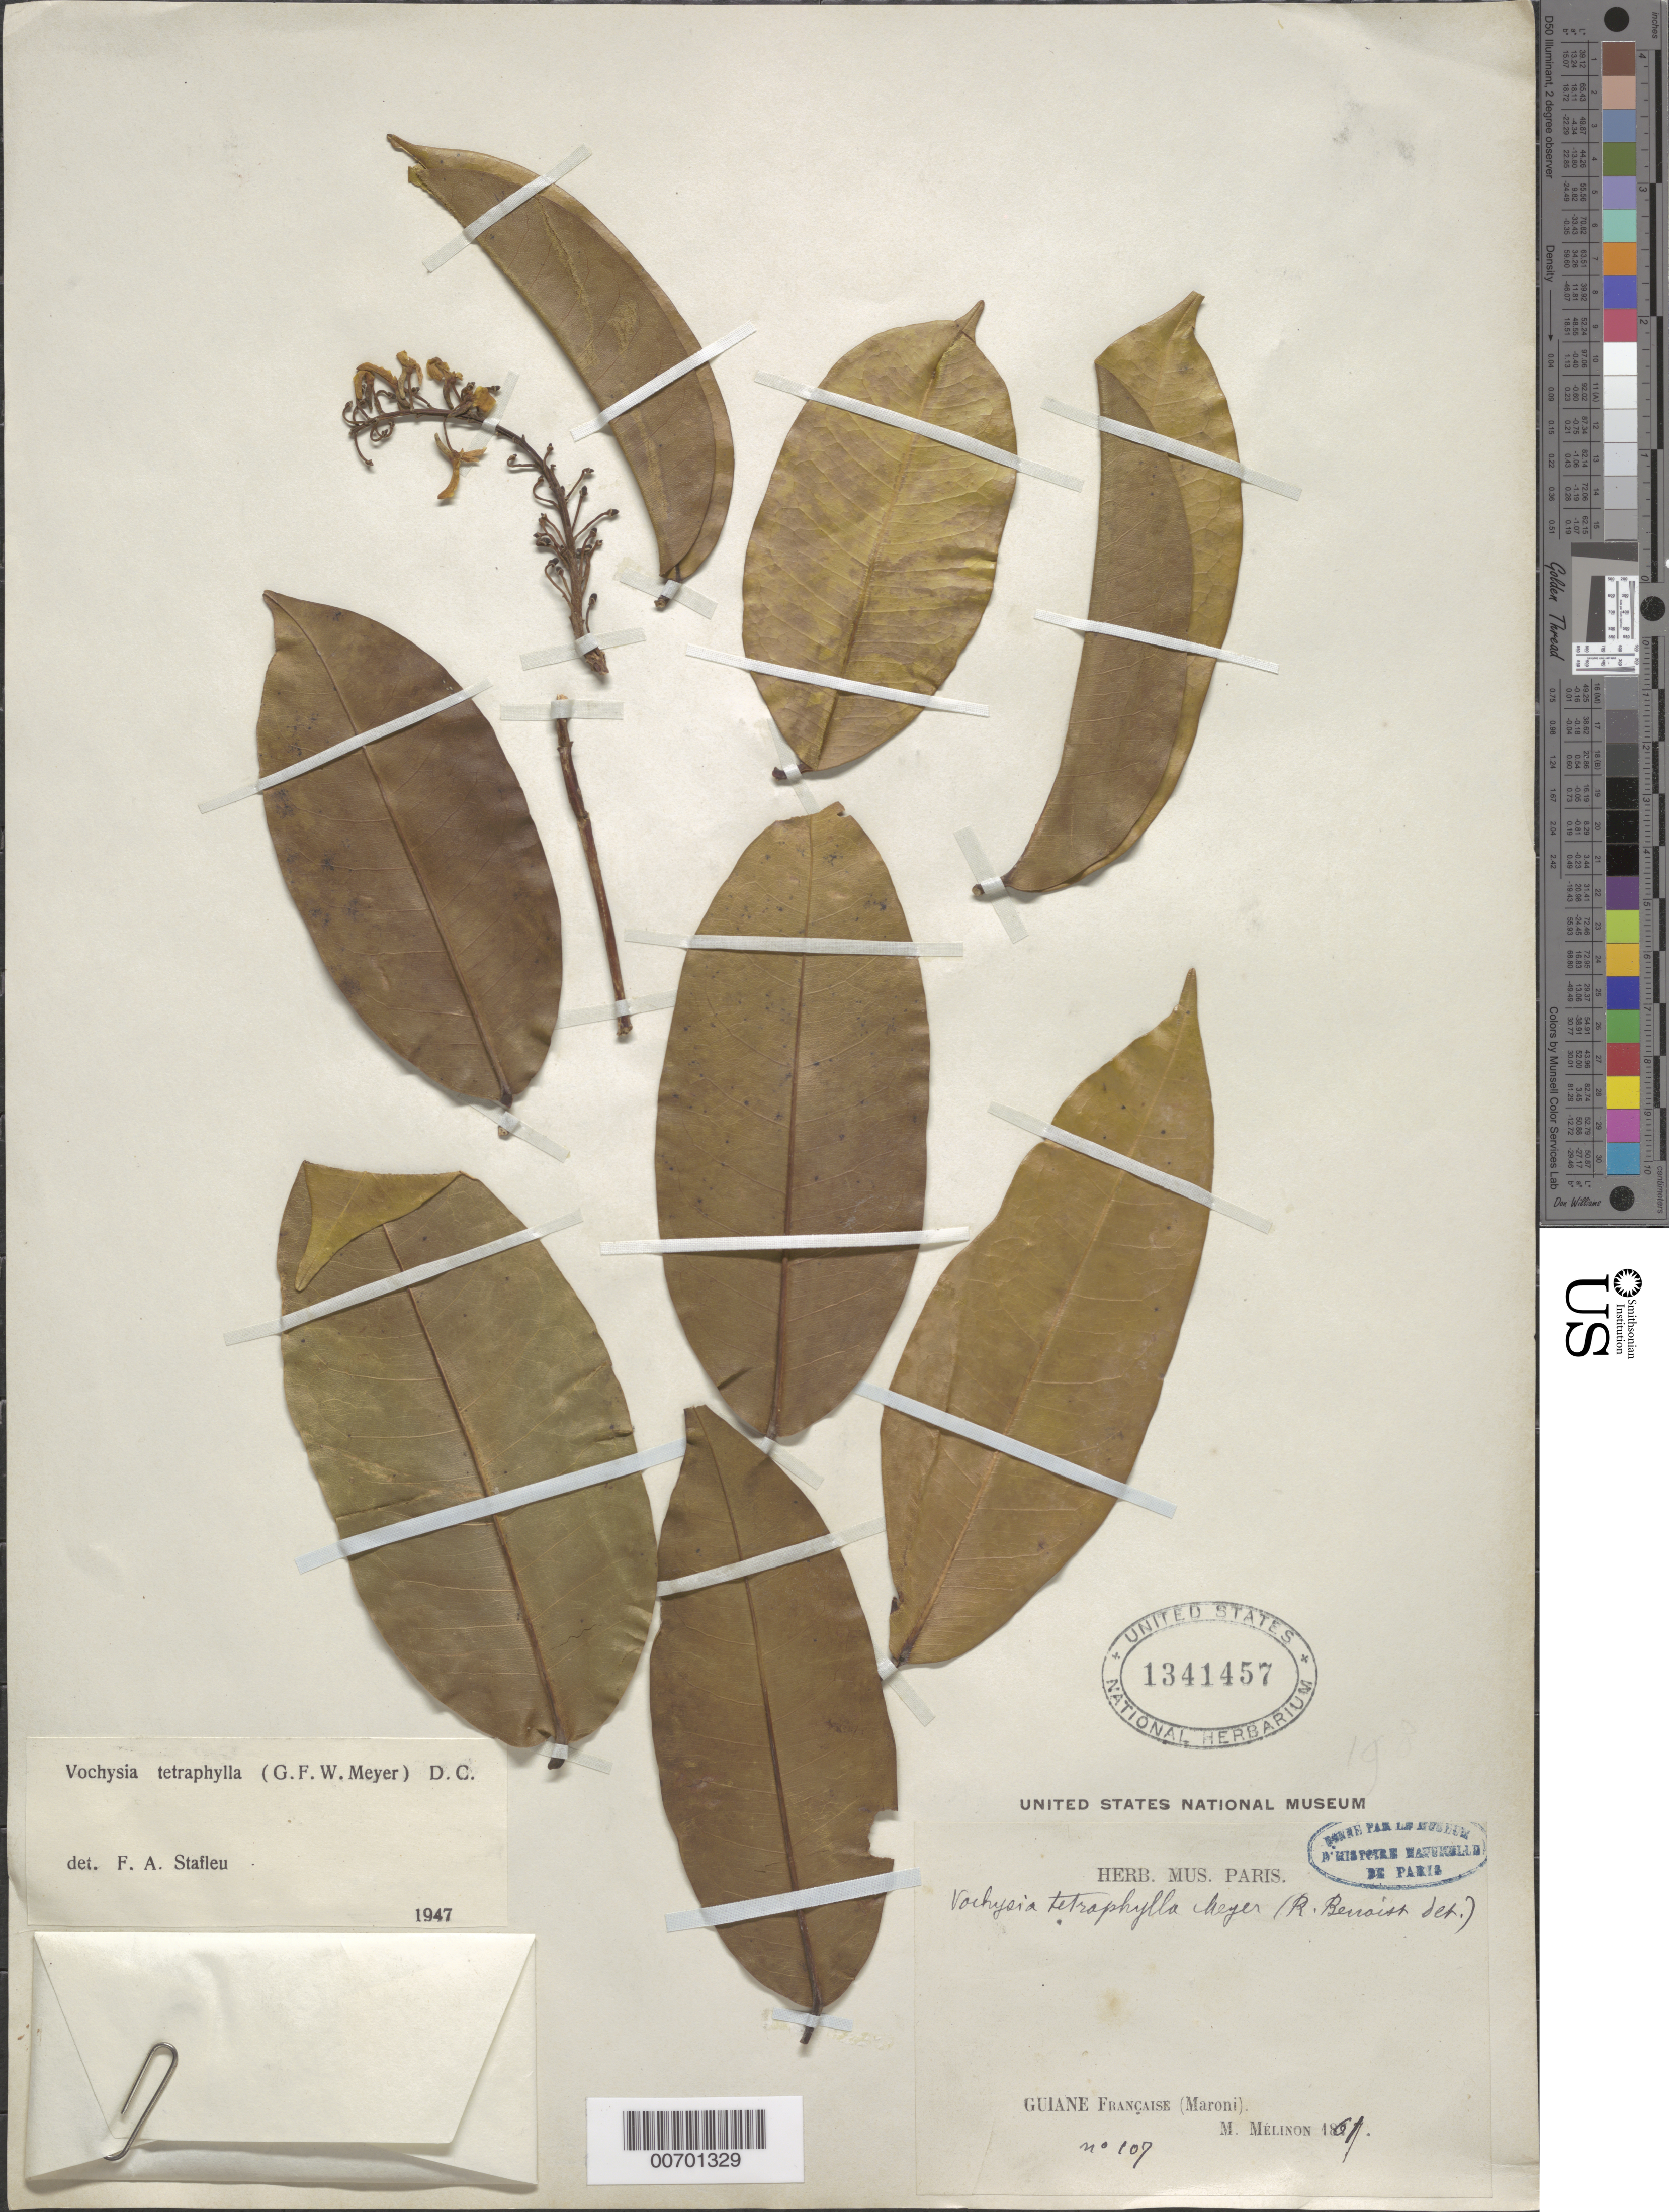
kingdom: Plantae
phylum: Tracheophyta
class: Magnoliopsida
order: Myrtales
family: Vochysiaceae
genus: Vochysia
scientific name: Vochysia tetraphylla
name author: (G. Mey.) DC.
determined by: Stafleu, F. A.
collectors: E. Mélinon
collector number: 107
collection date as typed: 1861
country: French Guiana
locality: Maroni R.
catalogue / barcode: US 1341457